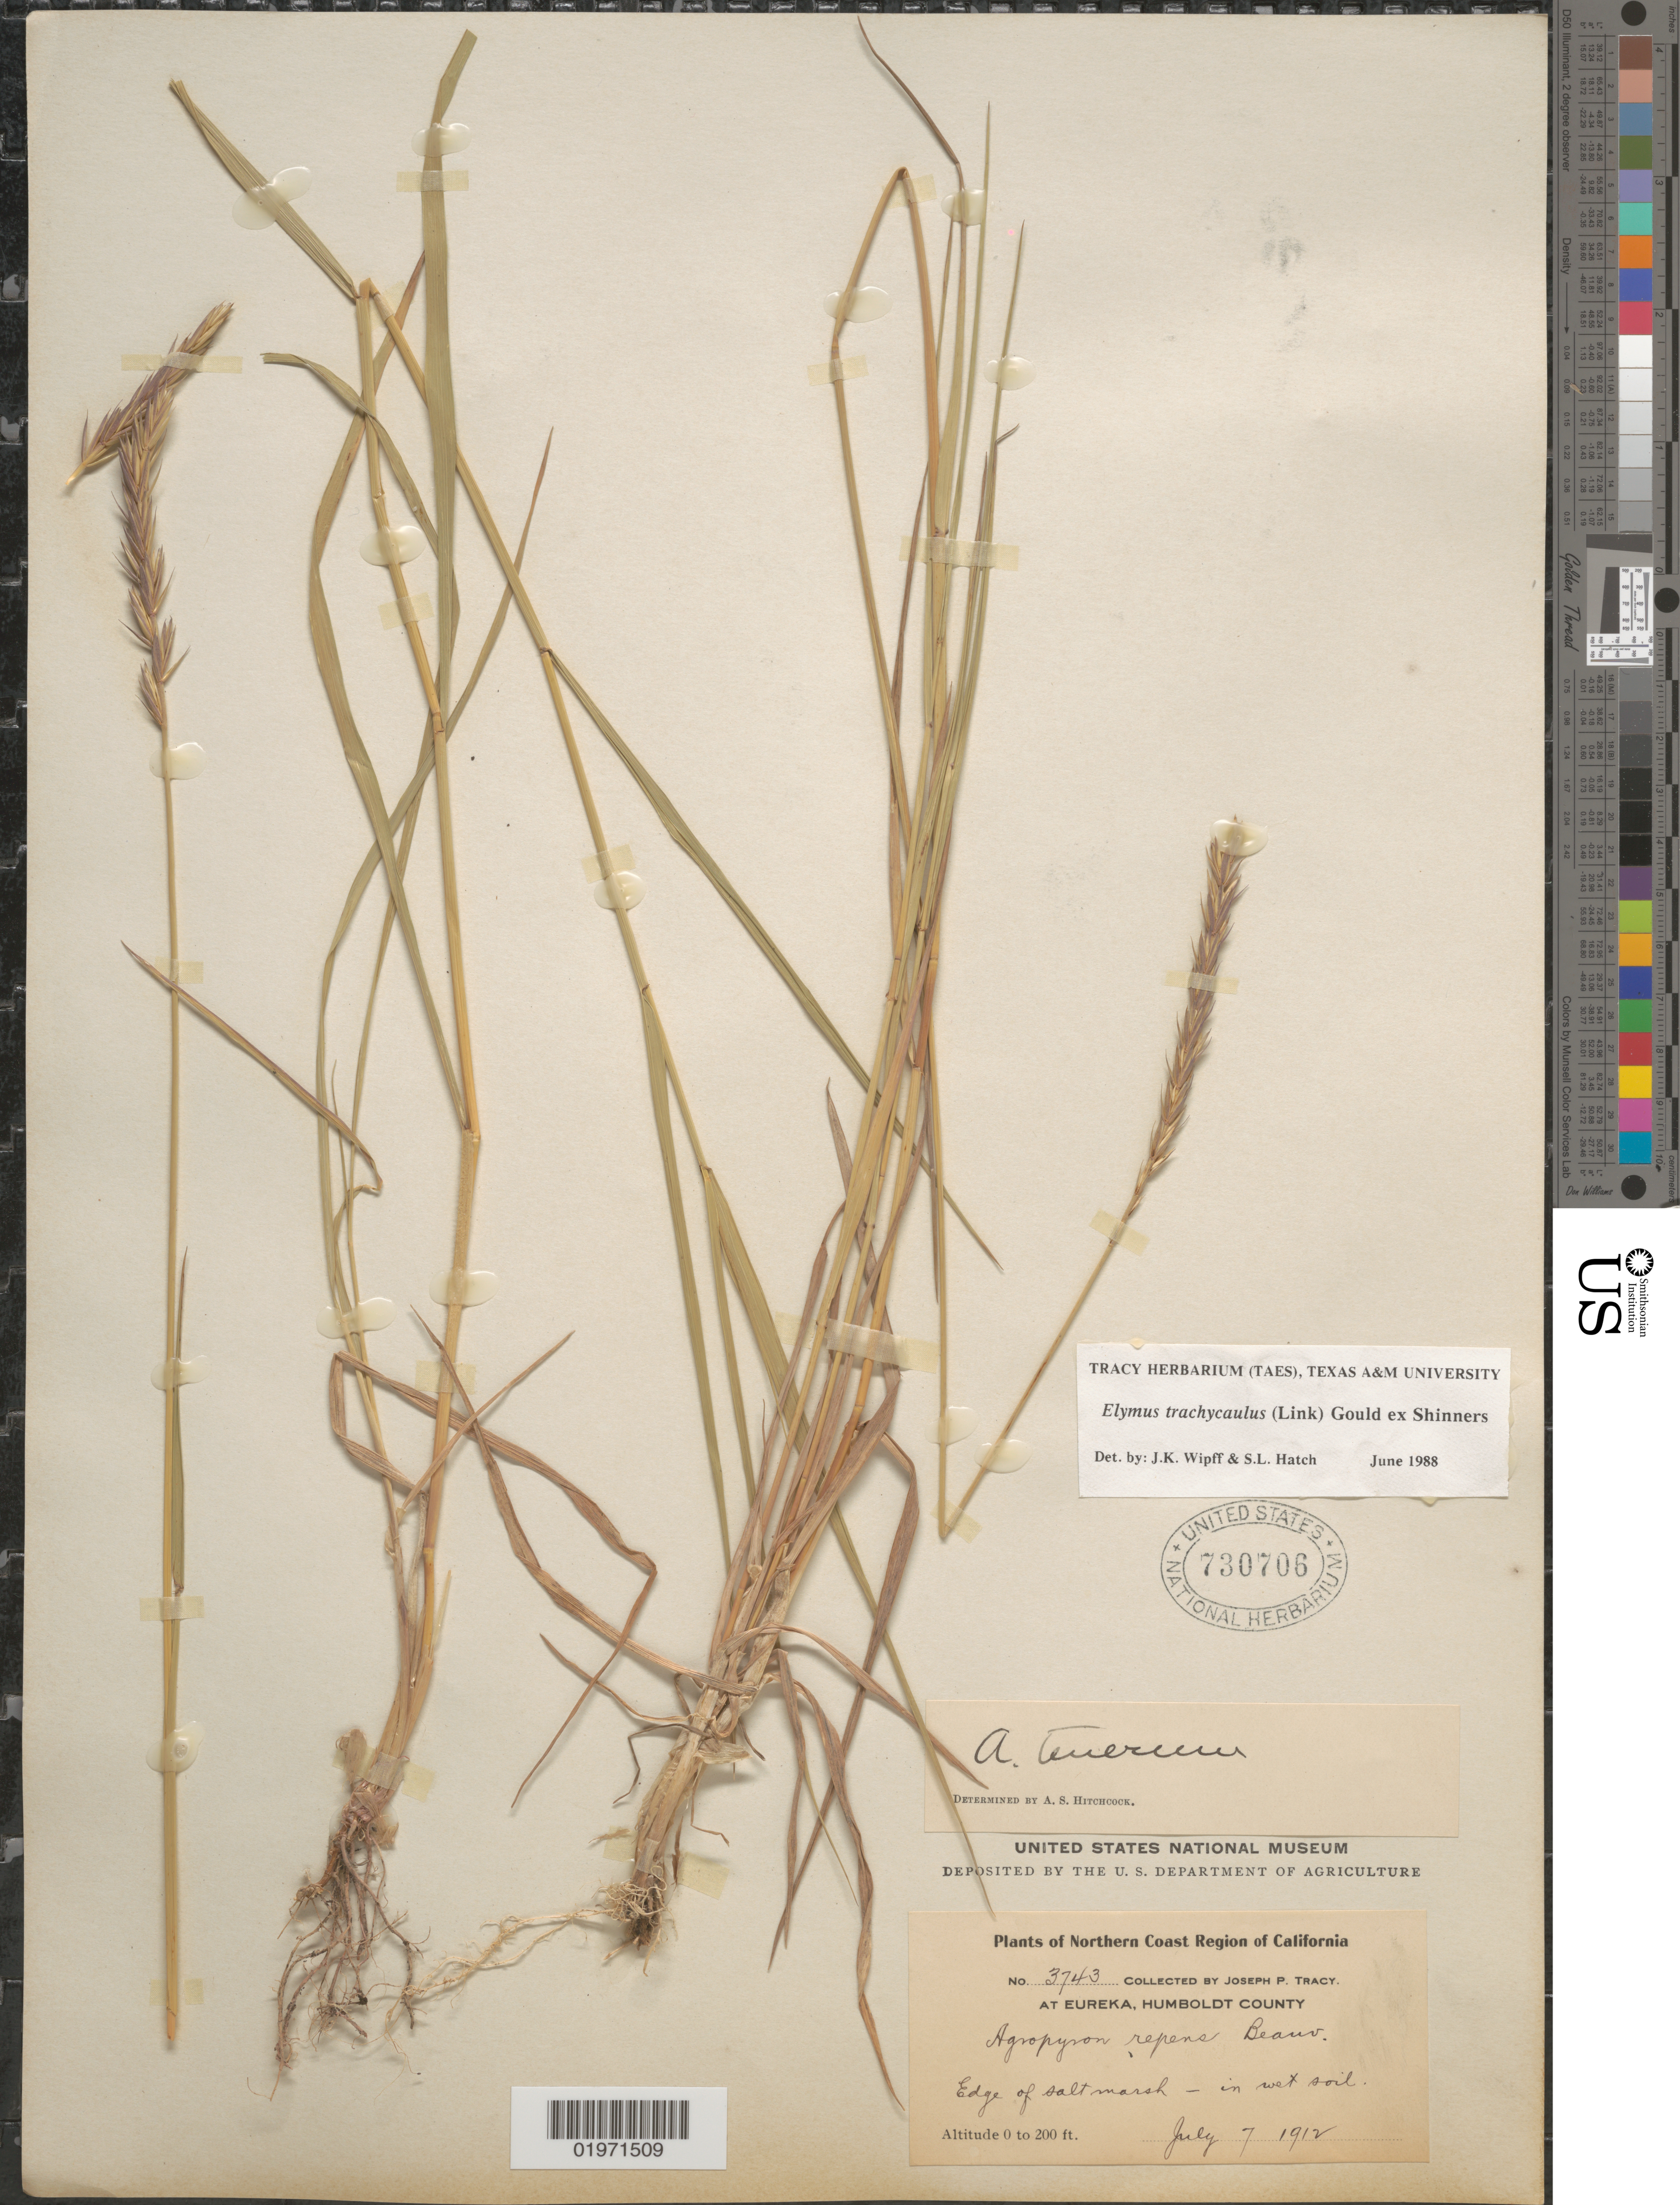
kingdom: Plantae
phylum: Tracheophyta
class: Liliopsida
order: Poales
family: Poaceae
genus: Elymus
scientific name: Elymus trachycaulus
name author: (Link) Gould ex Shinners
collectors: J. Tracy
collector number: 3743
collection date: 1912-07-07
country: United States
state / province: California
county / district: Humboldt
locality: Northern Coast Region of California. At Eureka, Humboldt County. Edge of salt marsh - in wet soil.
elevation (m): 0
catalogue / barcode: US 730706